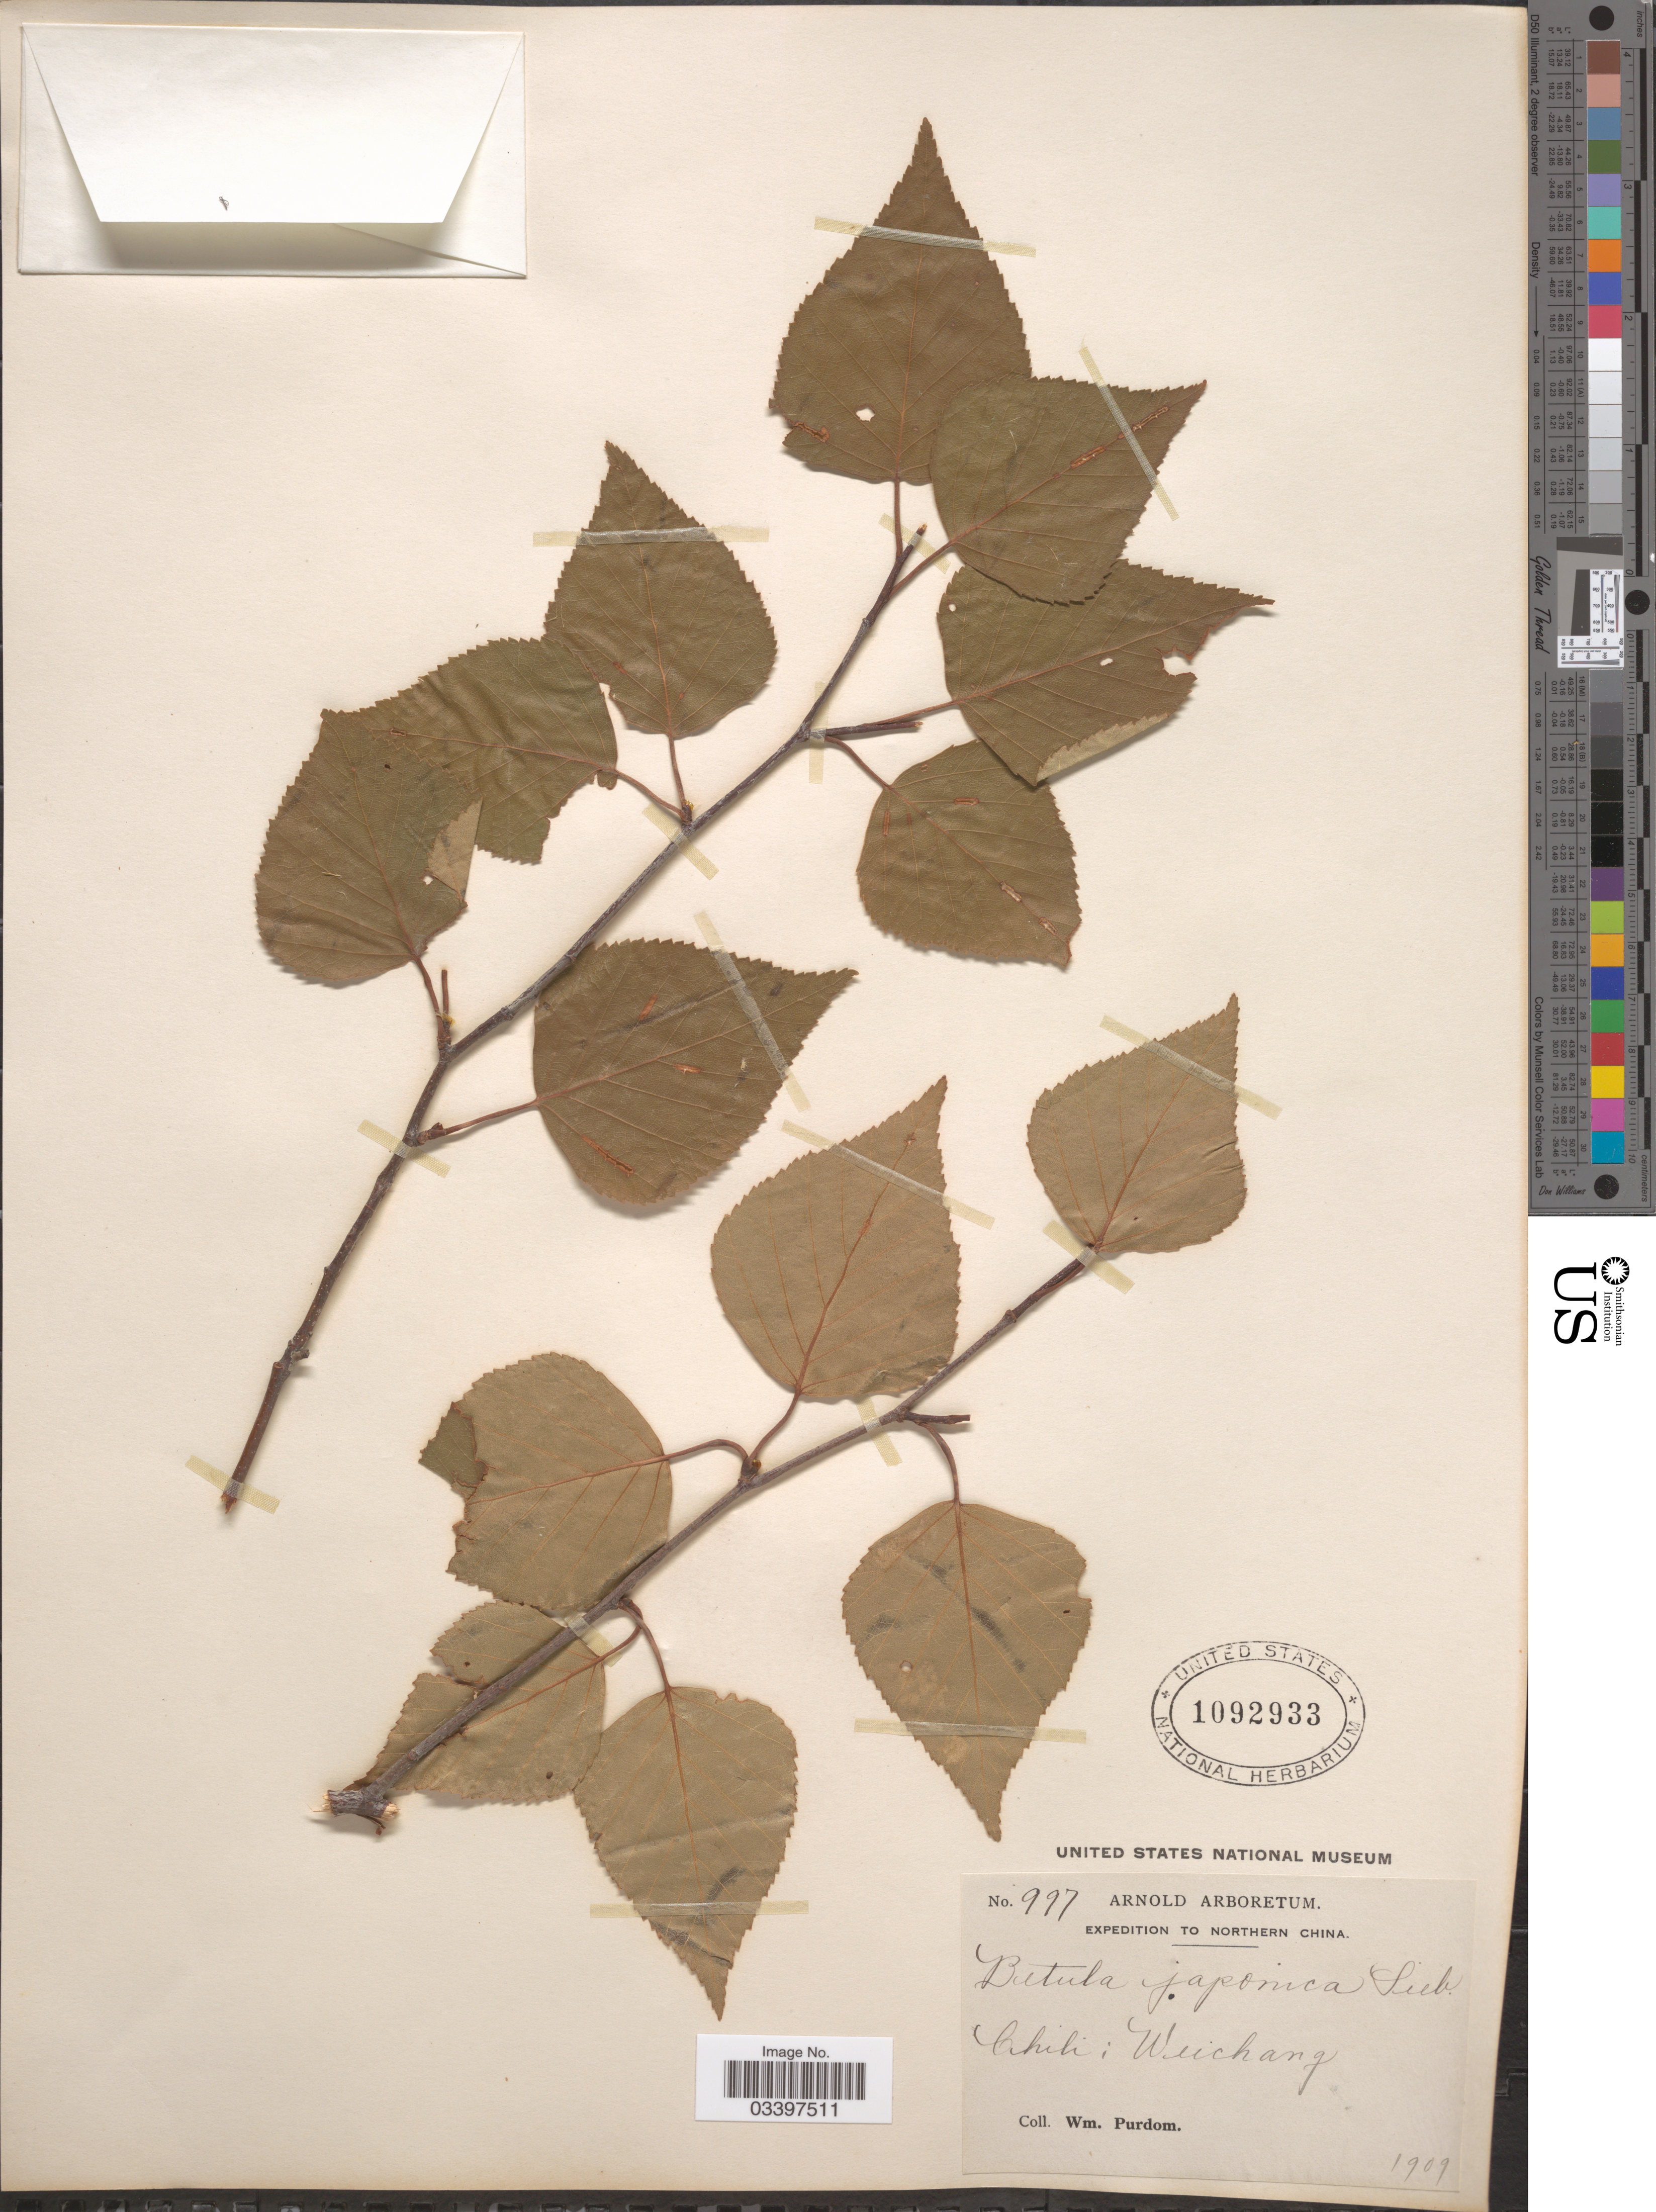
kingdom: Plantae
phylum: Tracheophyta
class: Magnoliopsida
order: Fagales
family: Betulaceae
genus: Betula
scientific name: Betula platyphylla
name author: Sukaczev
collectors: W. Purdom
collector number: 997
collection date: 1909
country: China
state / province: Hebei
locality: Northern China. Chili; Weichang.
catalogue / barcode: US 1092933